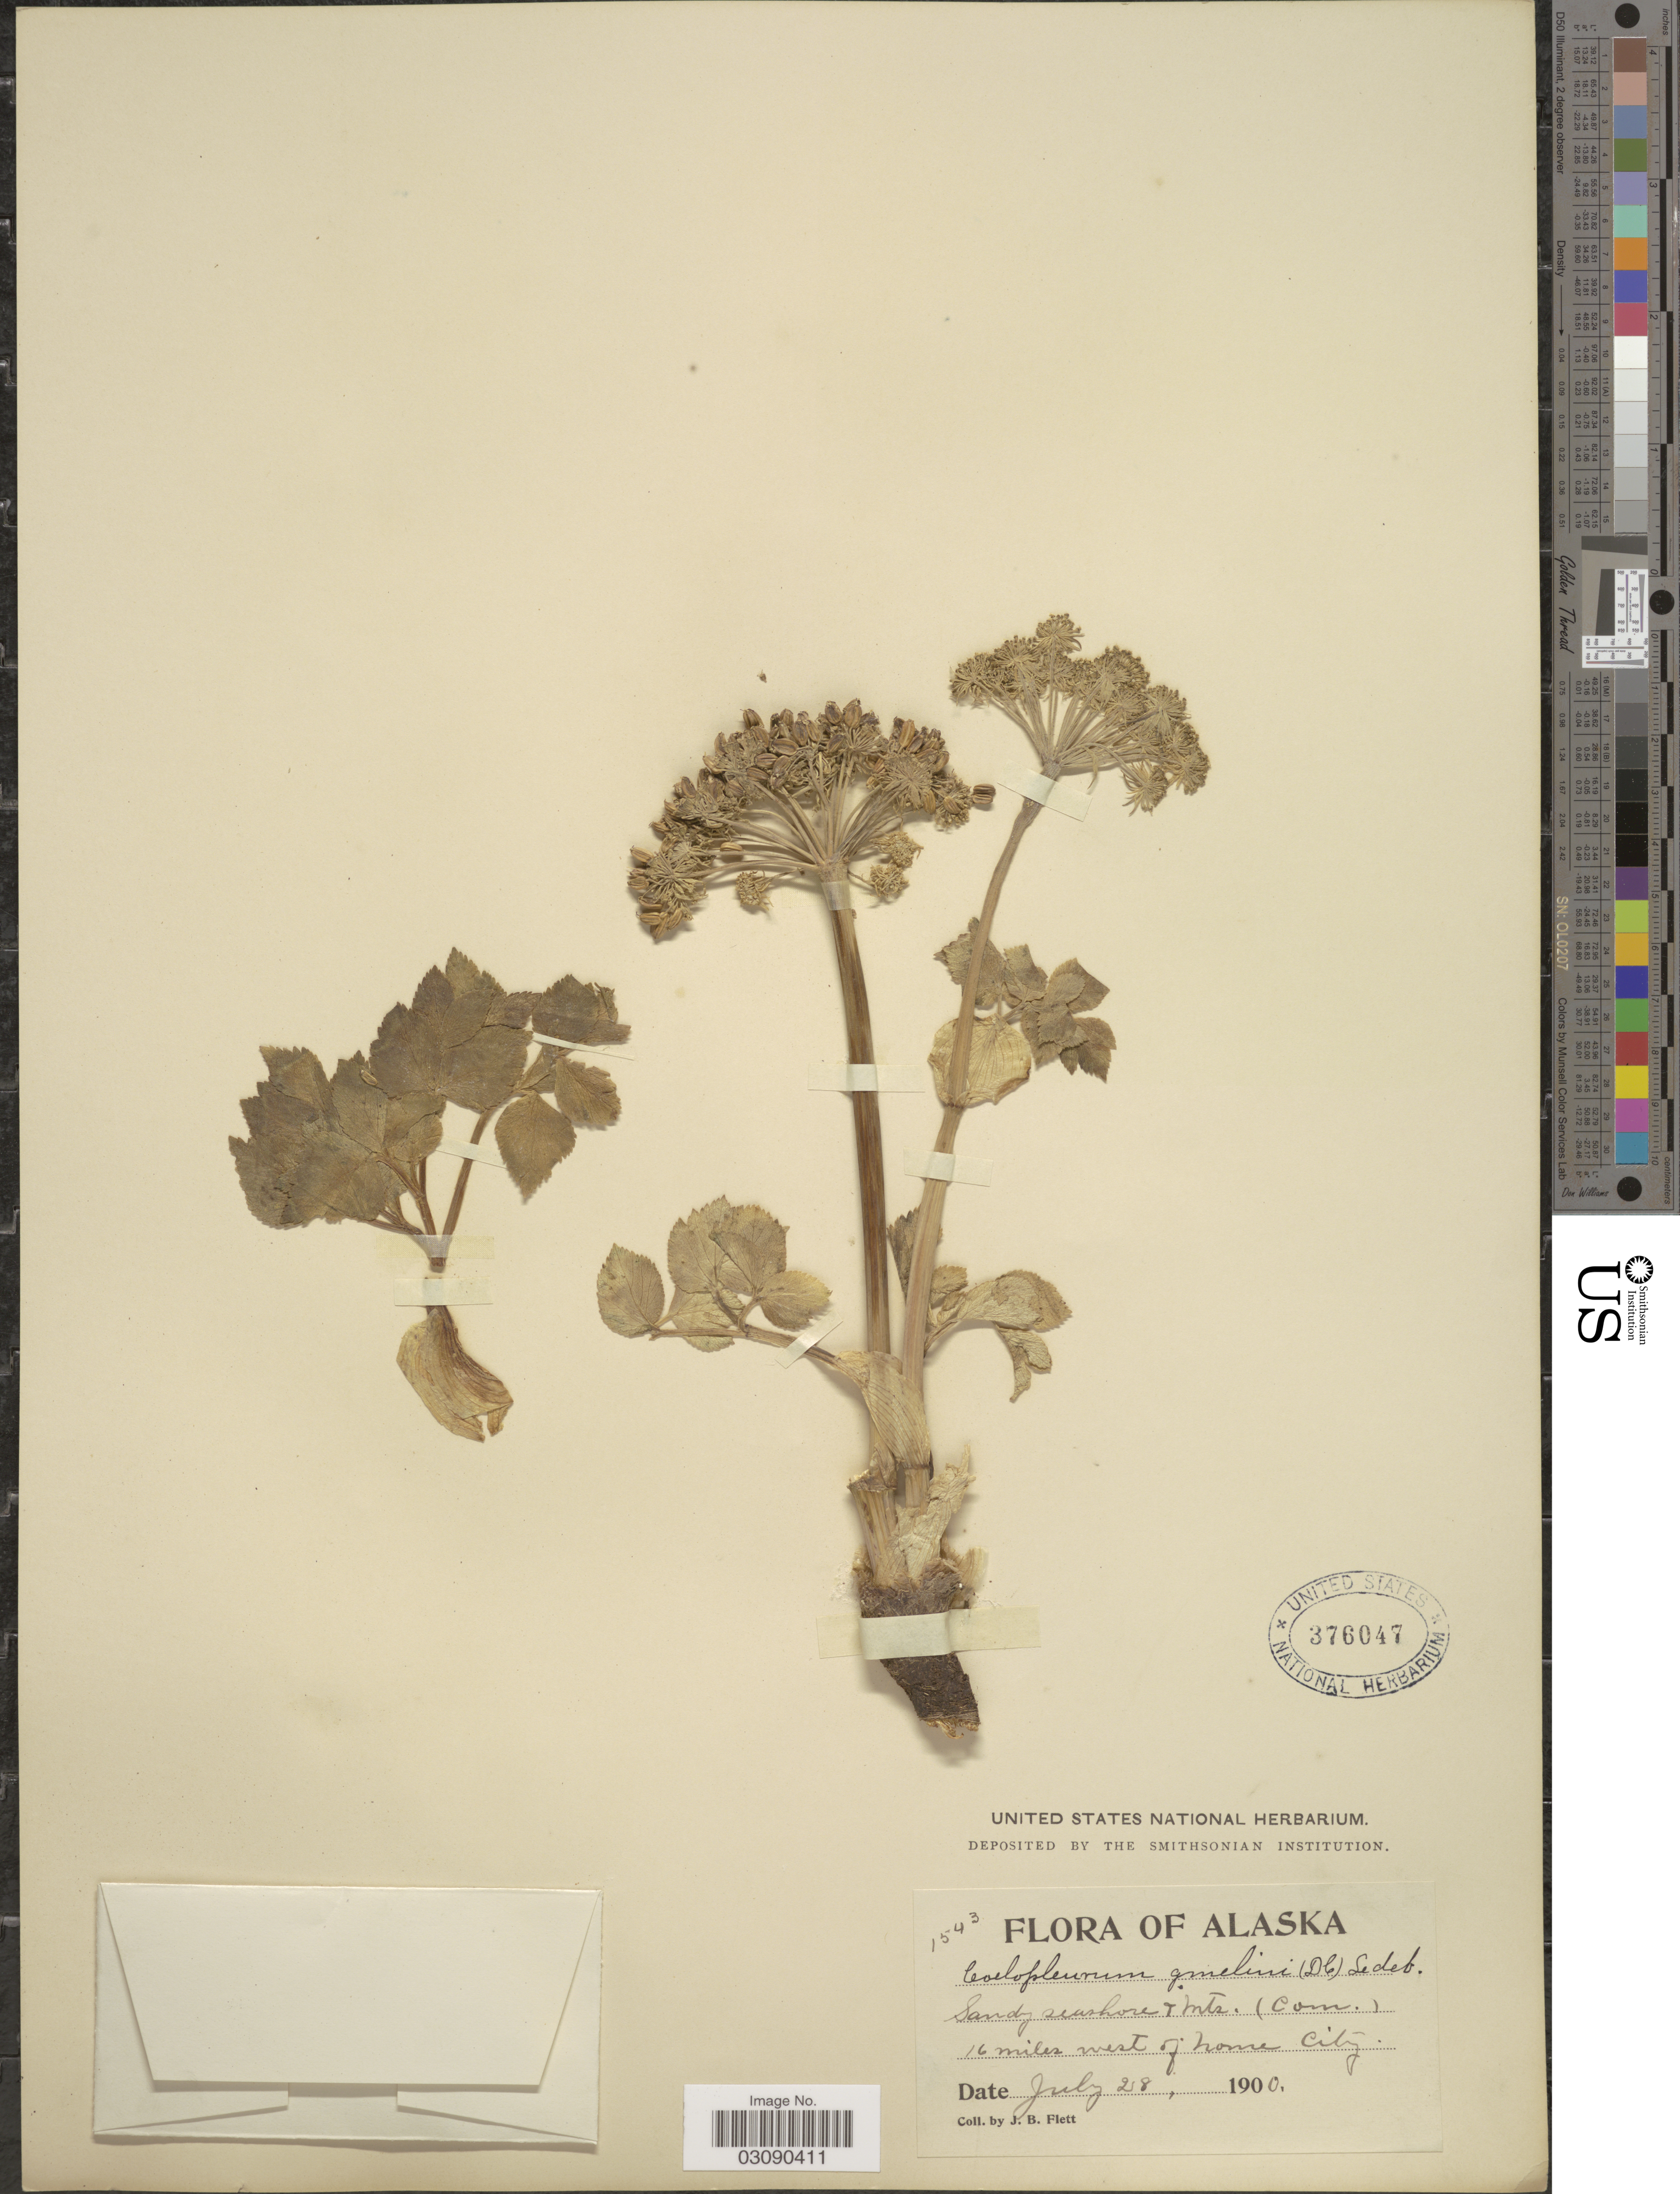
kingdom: Plantae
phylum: Tracheophyta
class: Magnoliopsida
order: Apiales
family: Apiaceae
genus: Angelica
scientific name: Angelica lucida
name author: L.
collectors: J. Flett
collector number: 1543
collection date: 1900-07-28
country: United States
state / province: Alaska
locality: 16 miles west of Nome City.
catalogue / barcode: US 376047